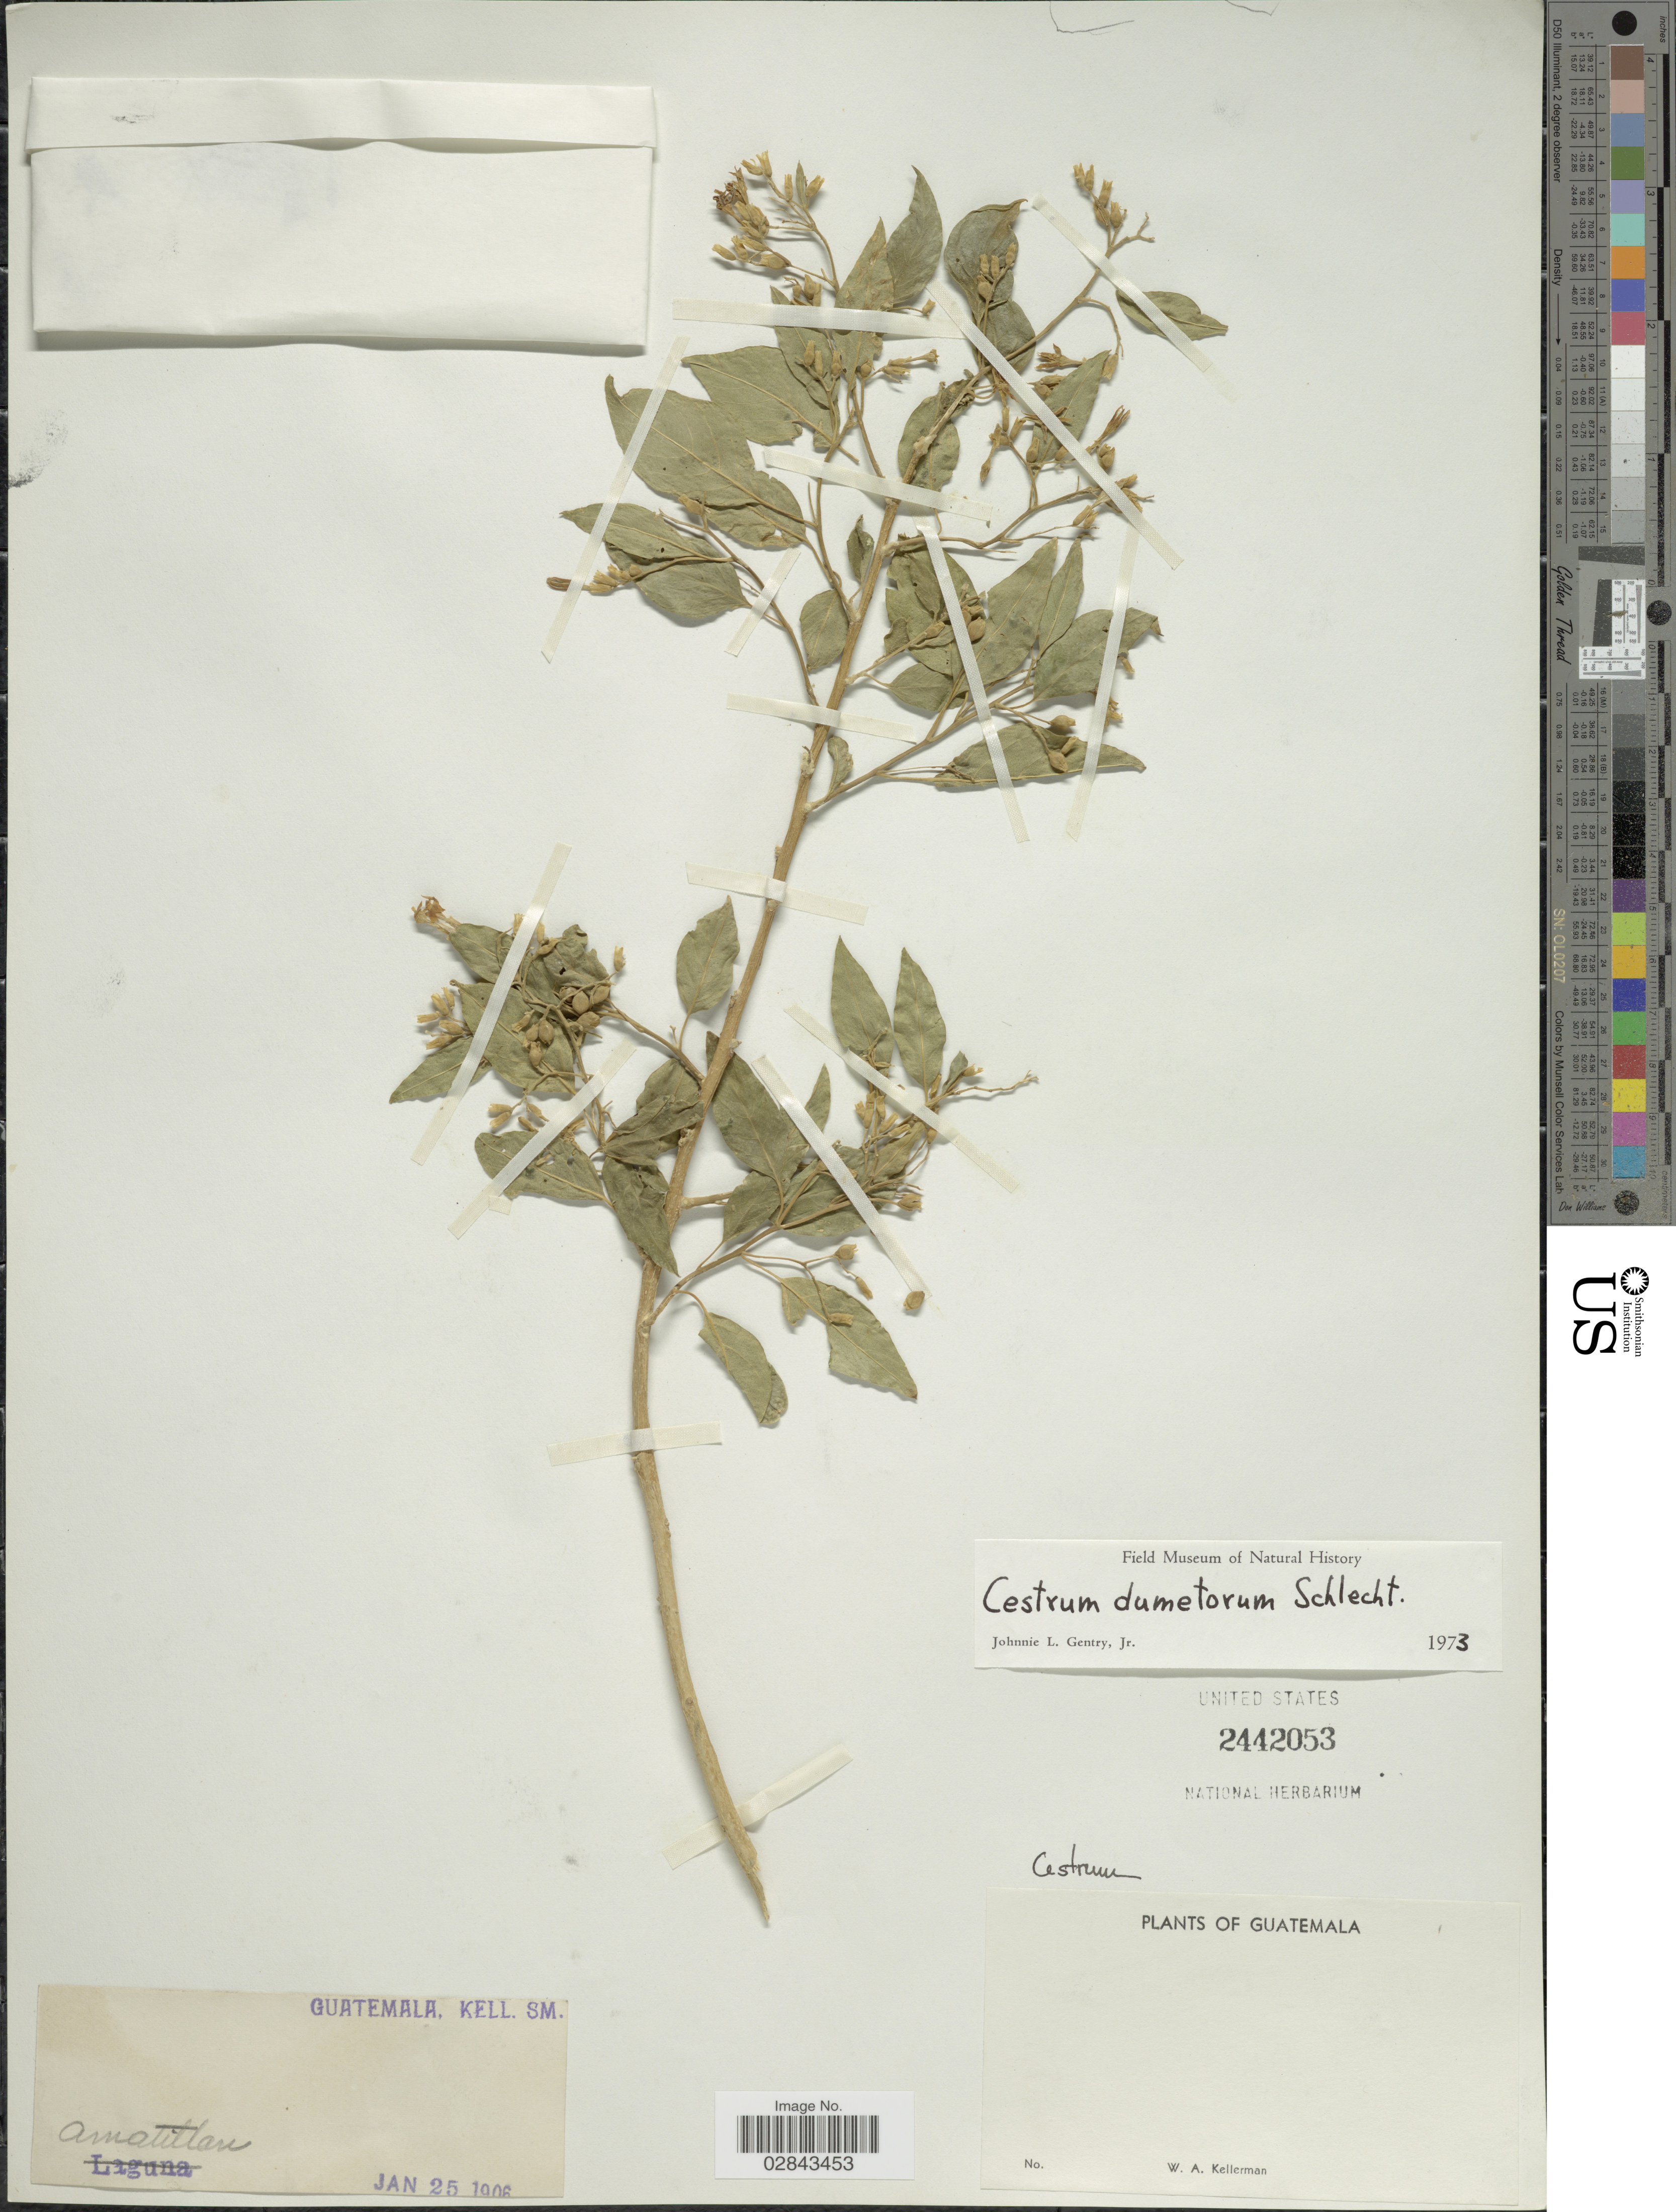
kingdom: Plantae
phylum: Tracheophyta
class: Magnoliopsida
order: Solanales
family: Solanaceae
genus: Cestrum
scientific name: Cestrum dumetorum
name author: Schltdl.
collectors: W. Kellerman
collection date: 1906-01-25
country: Guatemala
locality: Amatitlan.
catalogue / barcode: US 2442053